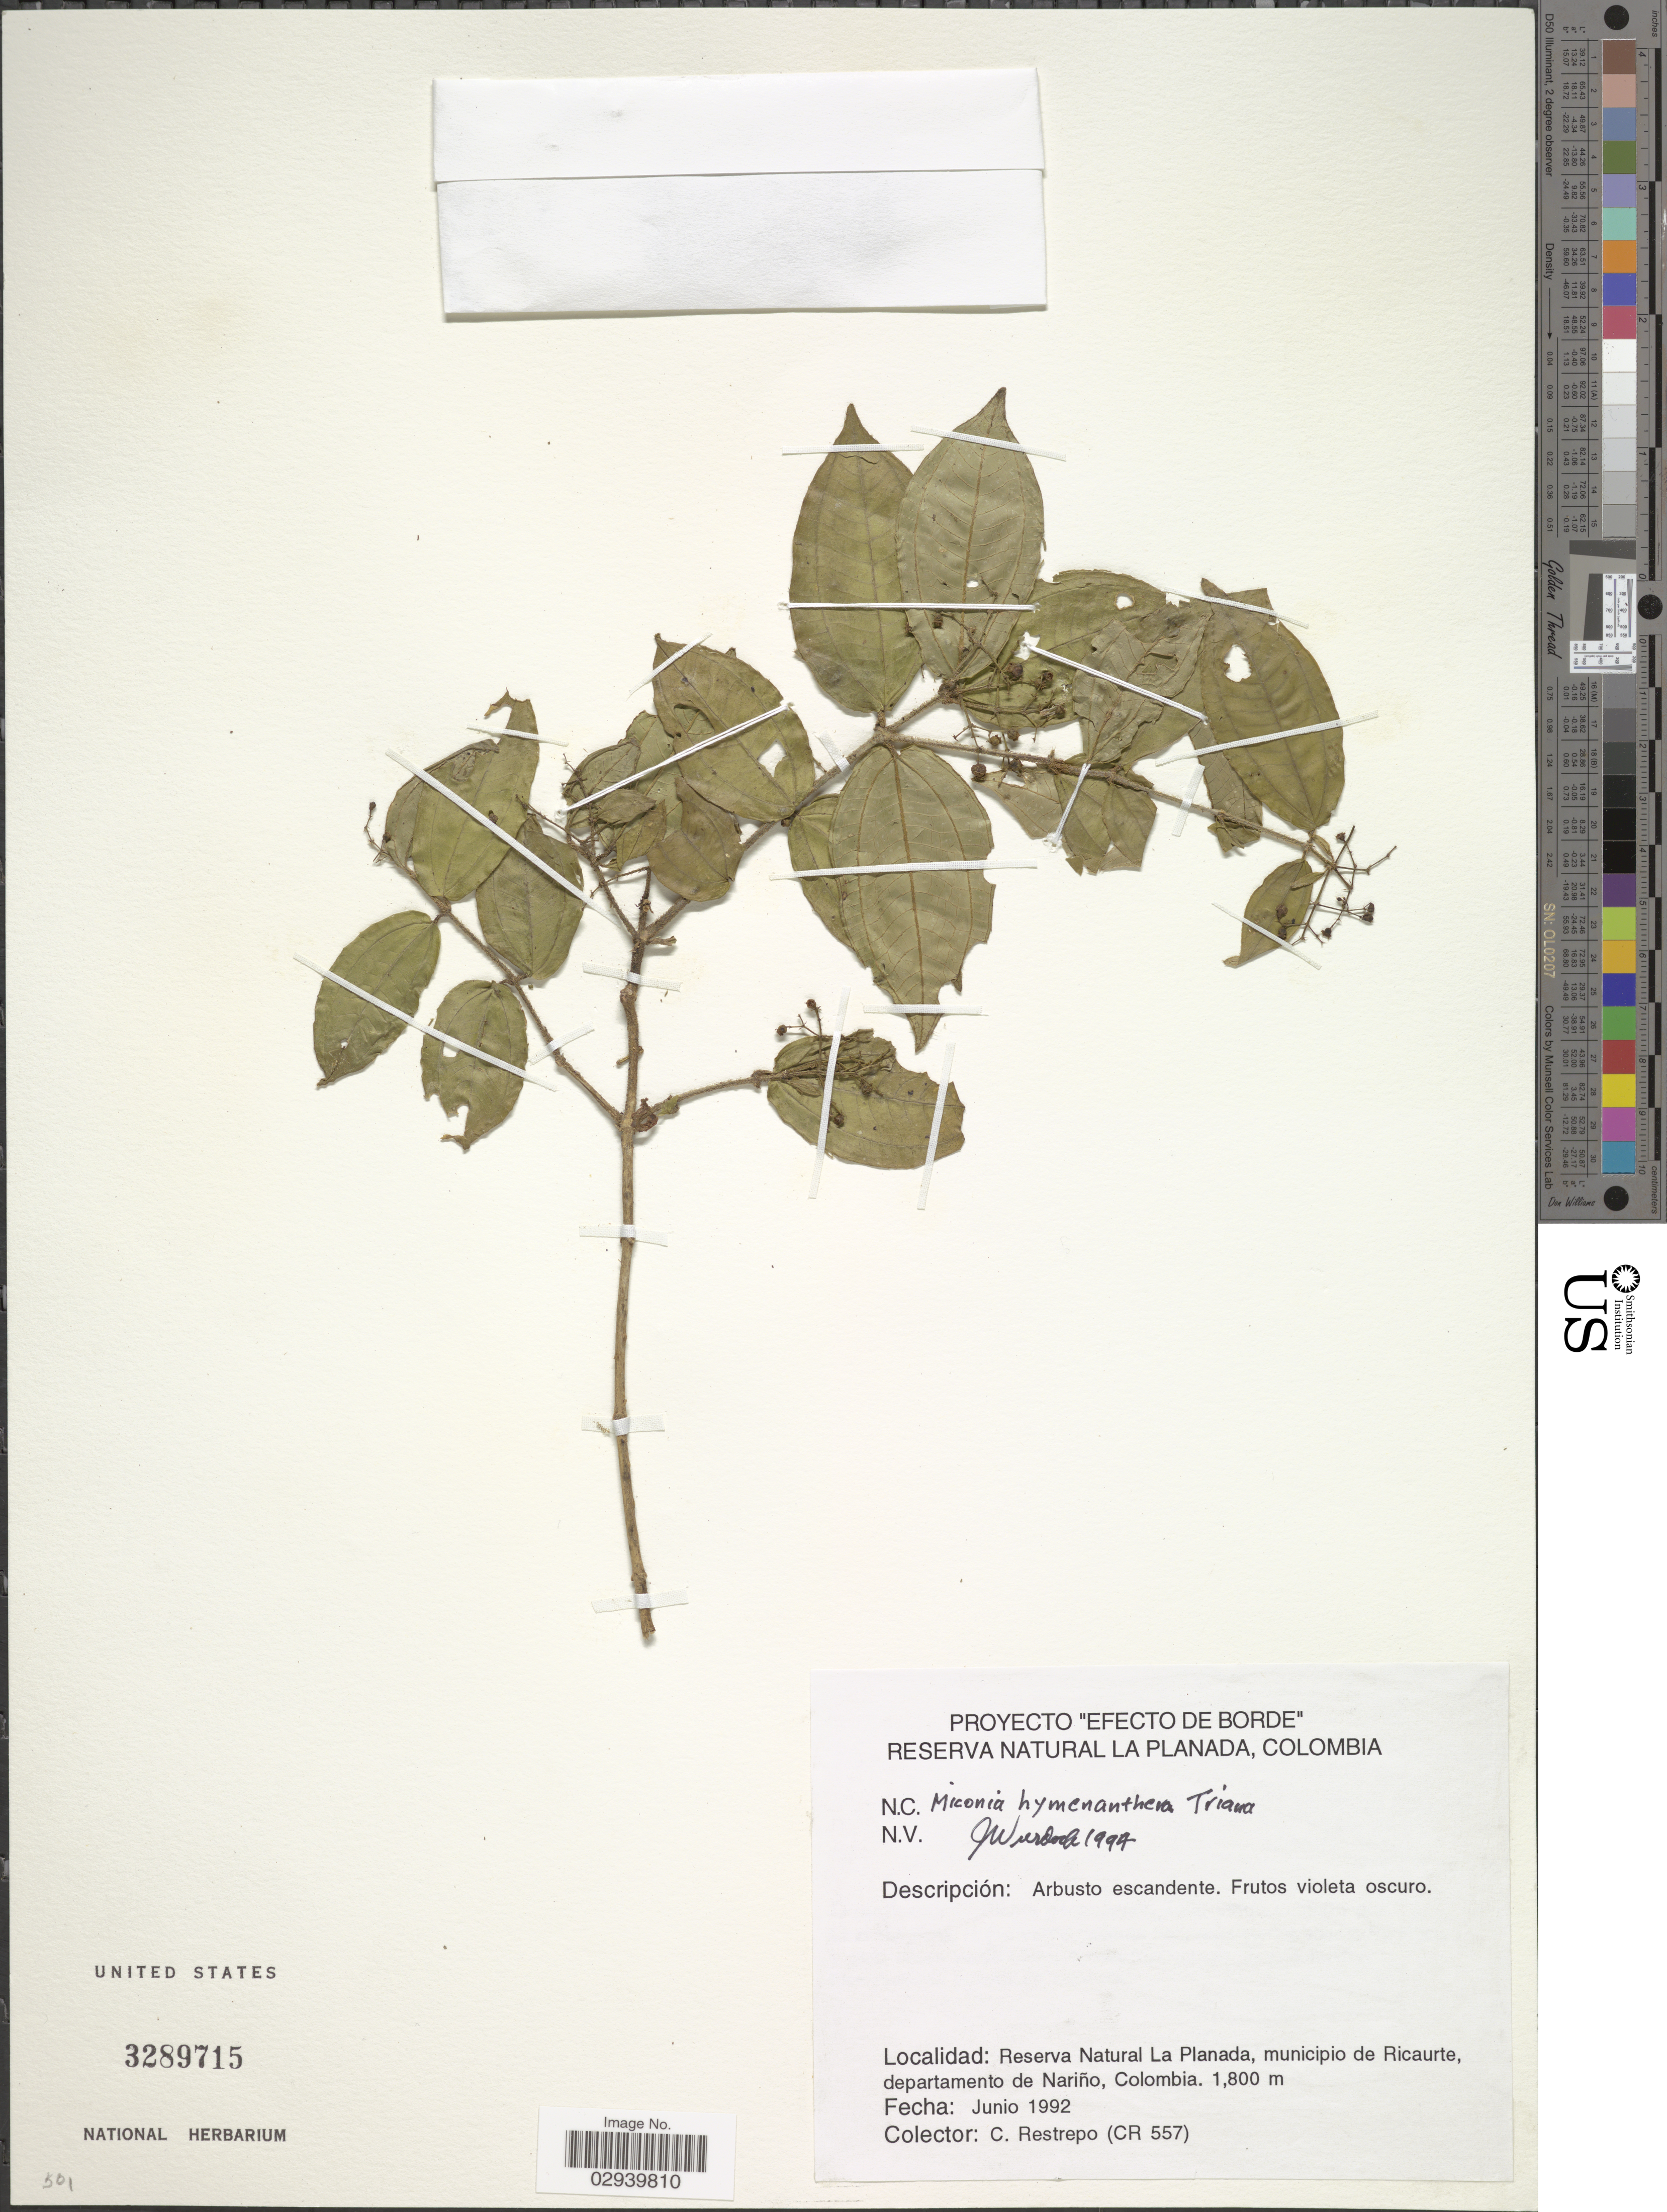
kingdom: Plantae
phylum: Tracheophyta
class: Magnoliopsida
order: Myrtales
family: Melastomataceae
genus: Miconia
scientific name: Miconia hymenanthera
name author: Triana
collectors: C. Restrepo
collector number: CR557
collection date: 1992-06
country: Colombia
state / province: Nariño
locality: Reserva Natural La Planada, municipio de Ricaurte, departamento de Nariño.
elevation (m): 1800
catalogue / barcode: US 3289715